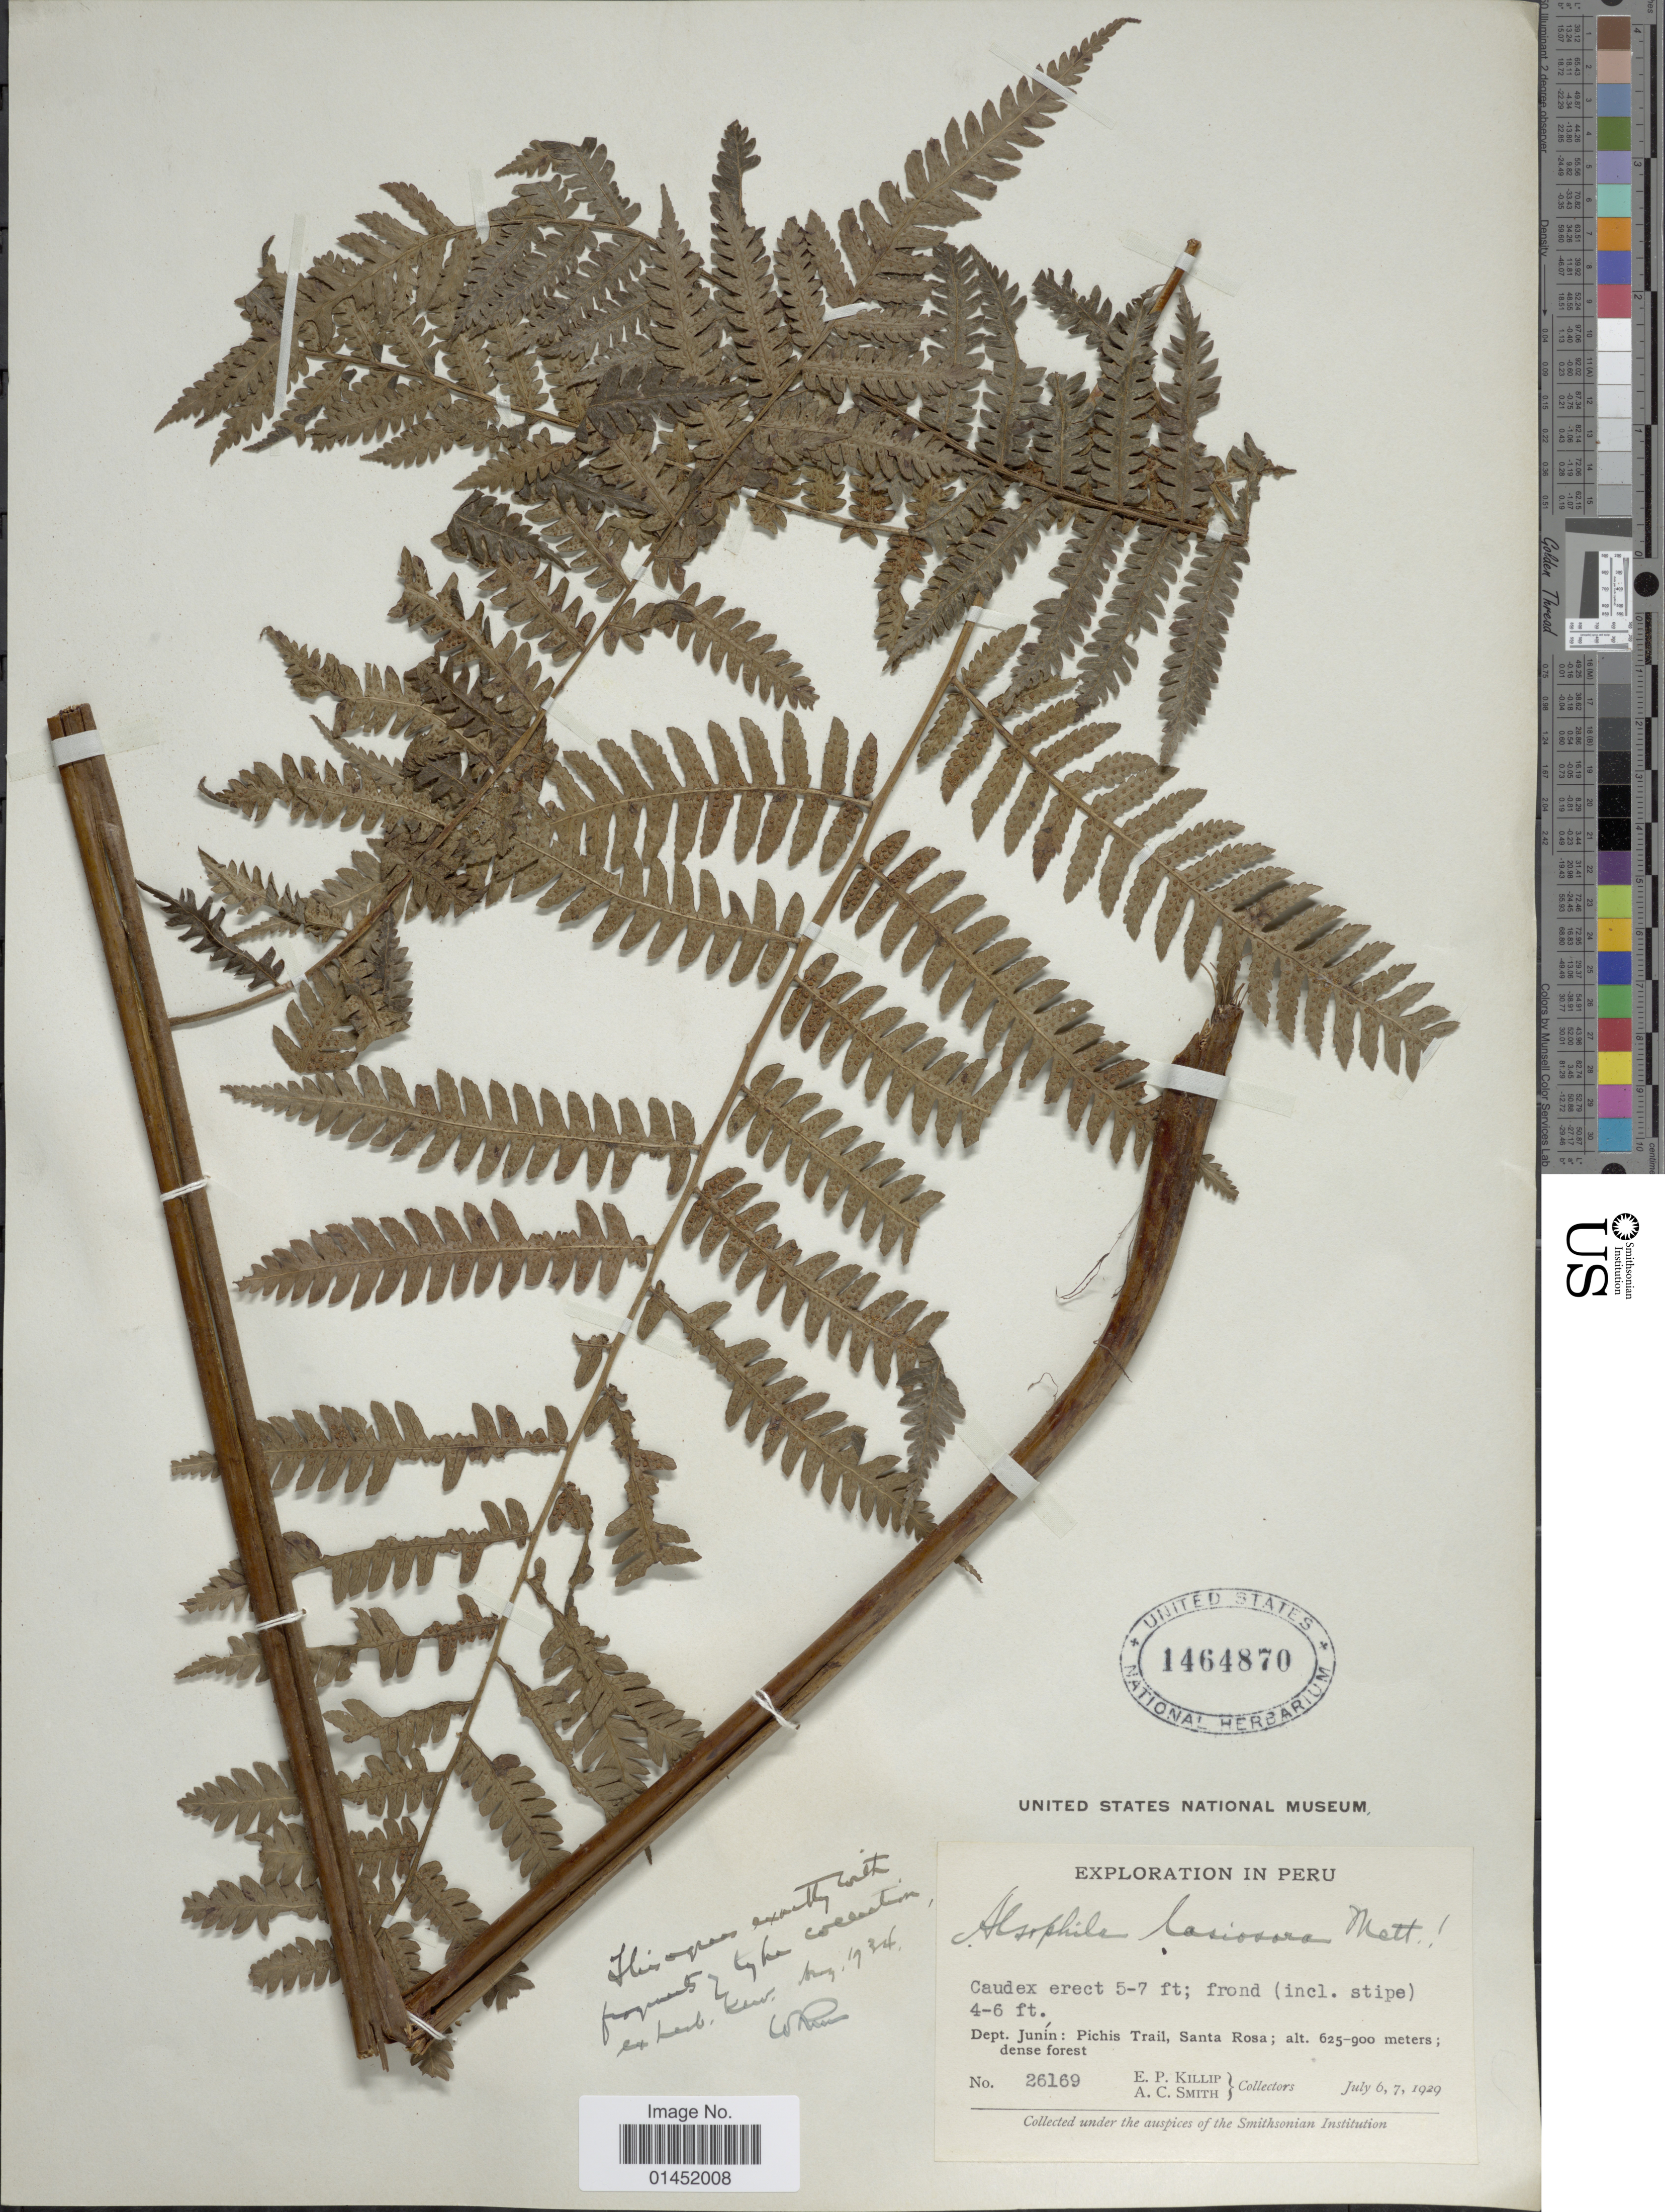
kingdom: Plantae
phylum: Tracheophyta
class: Polypodiopsida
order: Cyatheales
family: Cyatheaceae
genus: Cyathea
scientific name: Cyathea lasiosora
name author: (Mett. ex Kuhn) Domin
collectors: E. P. Killip & A. C. Smith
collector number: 26169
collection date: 1929-07-06/1929-07-07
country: Peru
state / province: Junín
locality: Dept. Junín: Pichis Trail, Santa Rosa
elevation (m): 625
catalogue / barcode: US 1464870